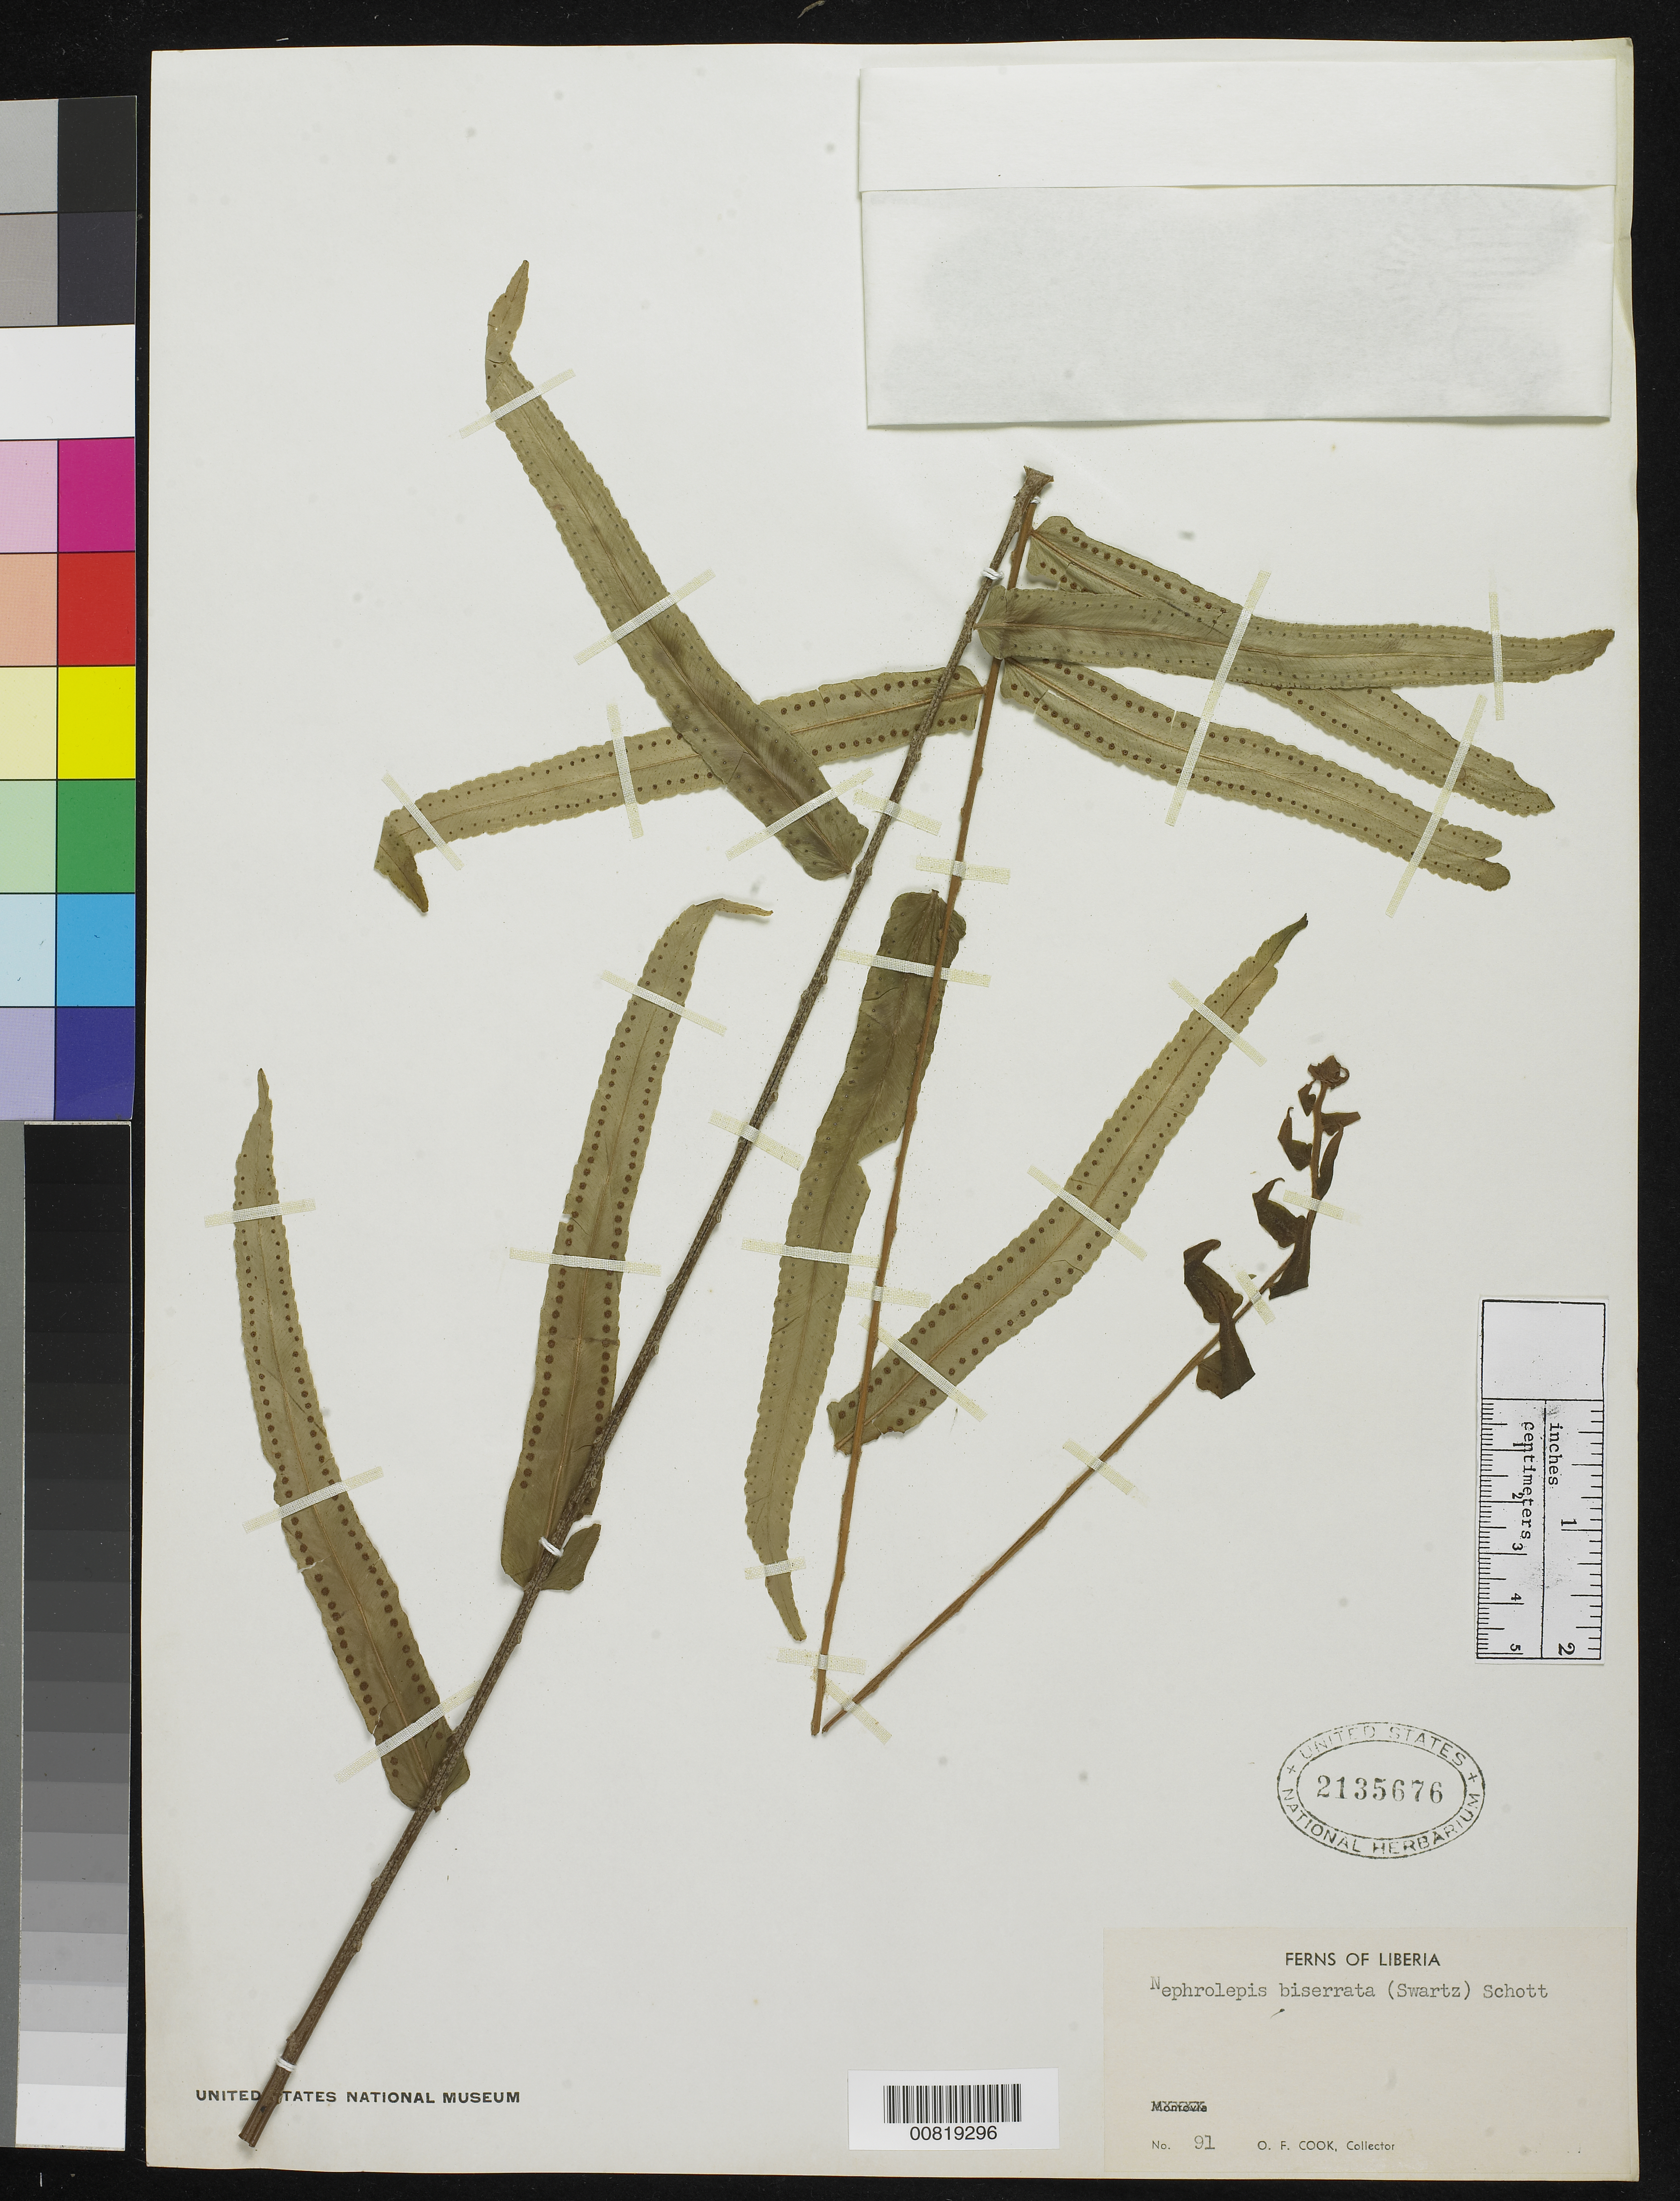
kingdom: Plantae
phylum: Tracheophyta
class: Polypodiopsida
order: Polypodiales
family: Nephrolepidaceae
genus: Nephrolepis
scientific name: Nephrolepis biserrata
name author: (Sw.) Schott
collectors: O. F. Cook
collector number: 91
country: Liberia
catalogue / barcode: US 2135676